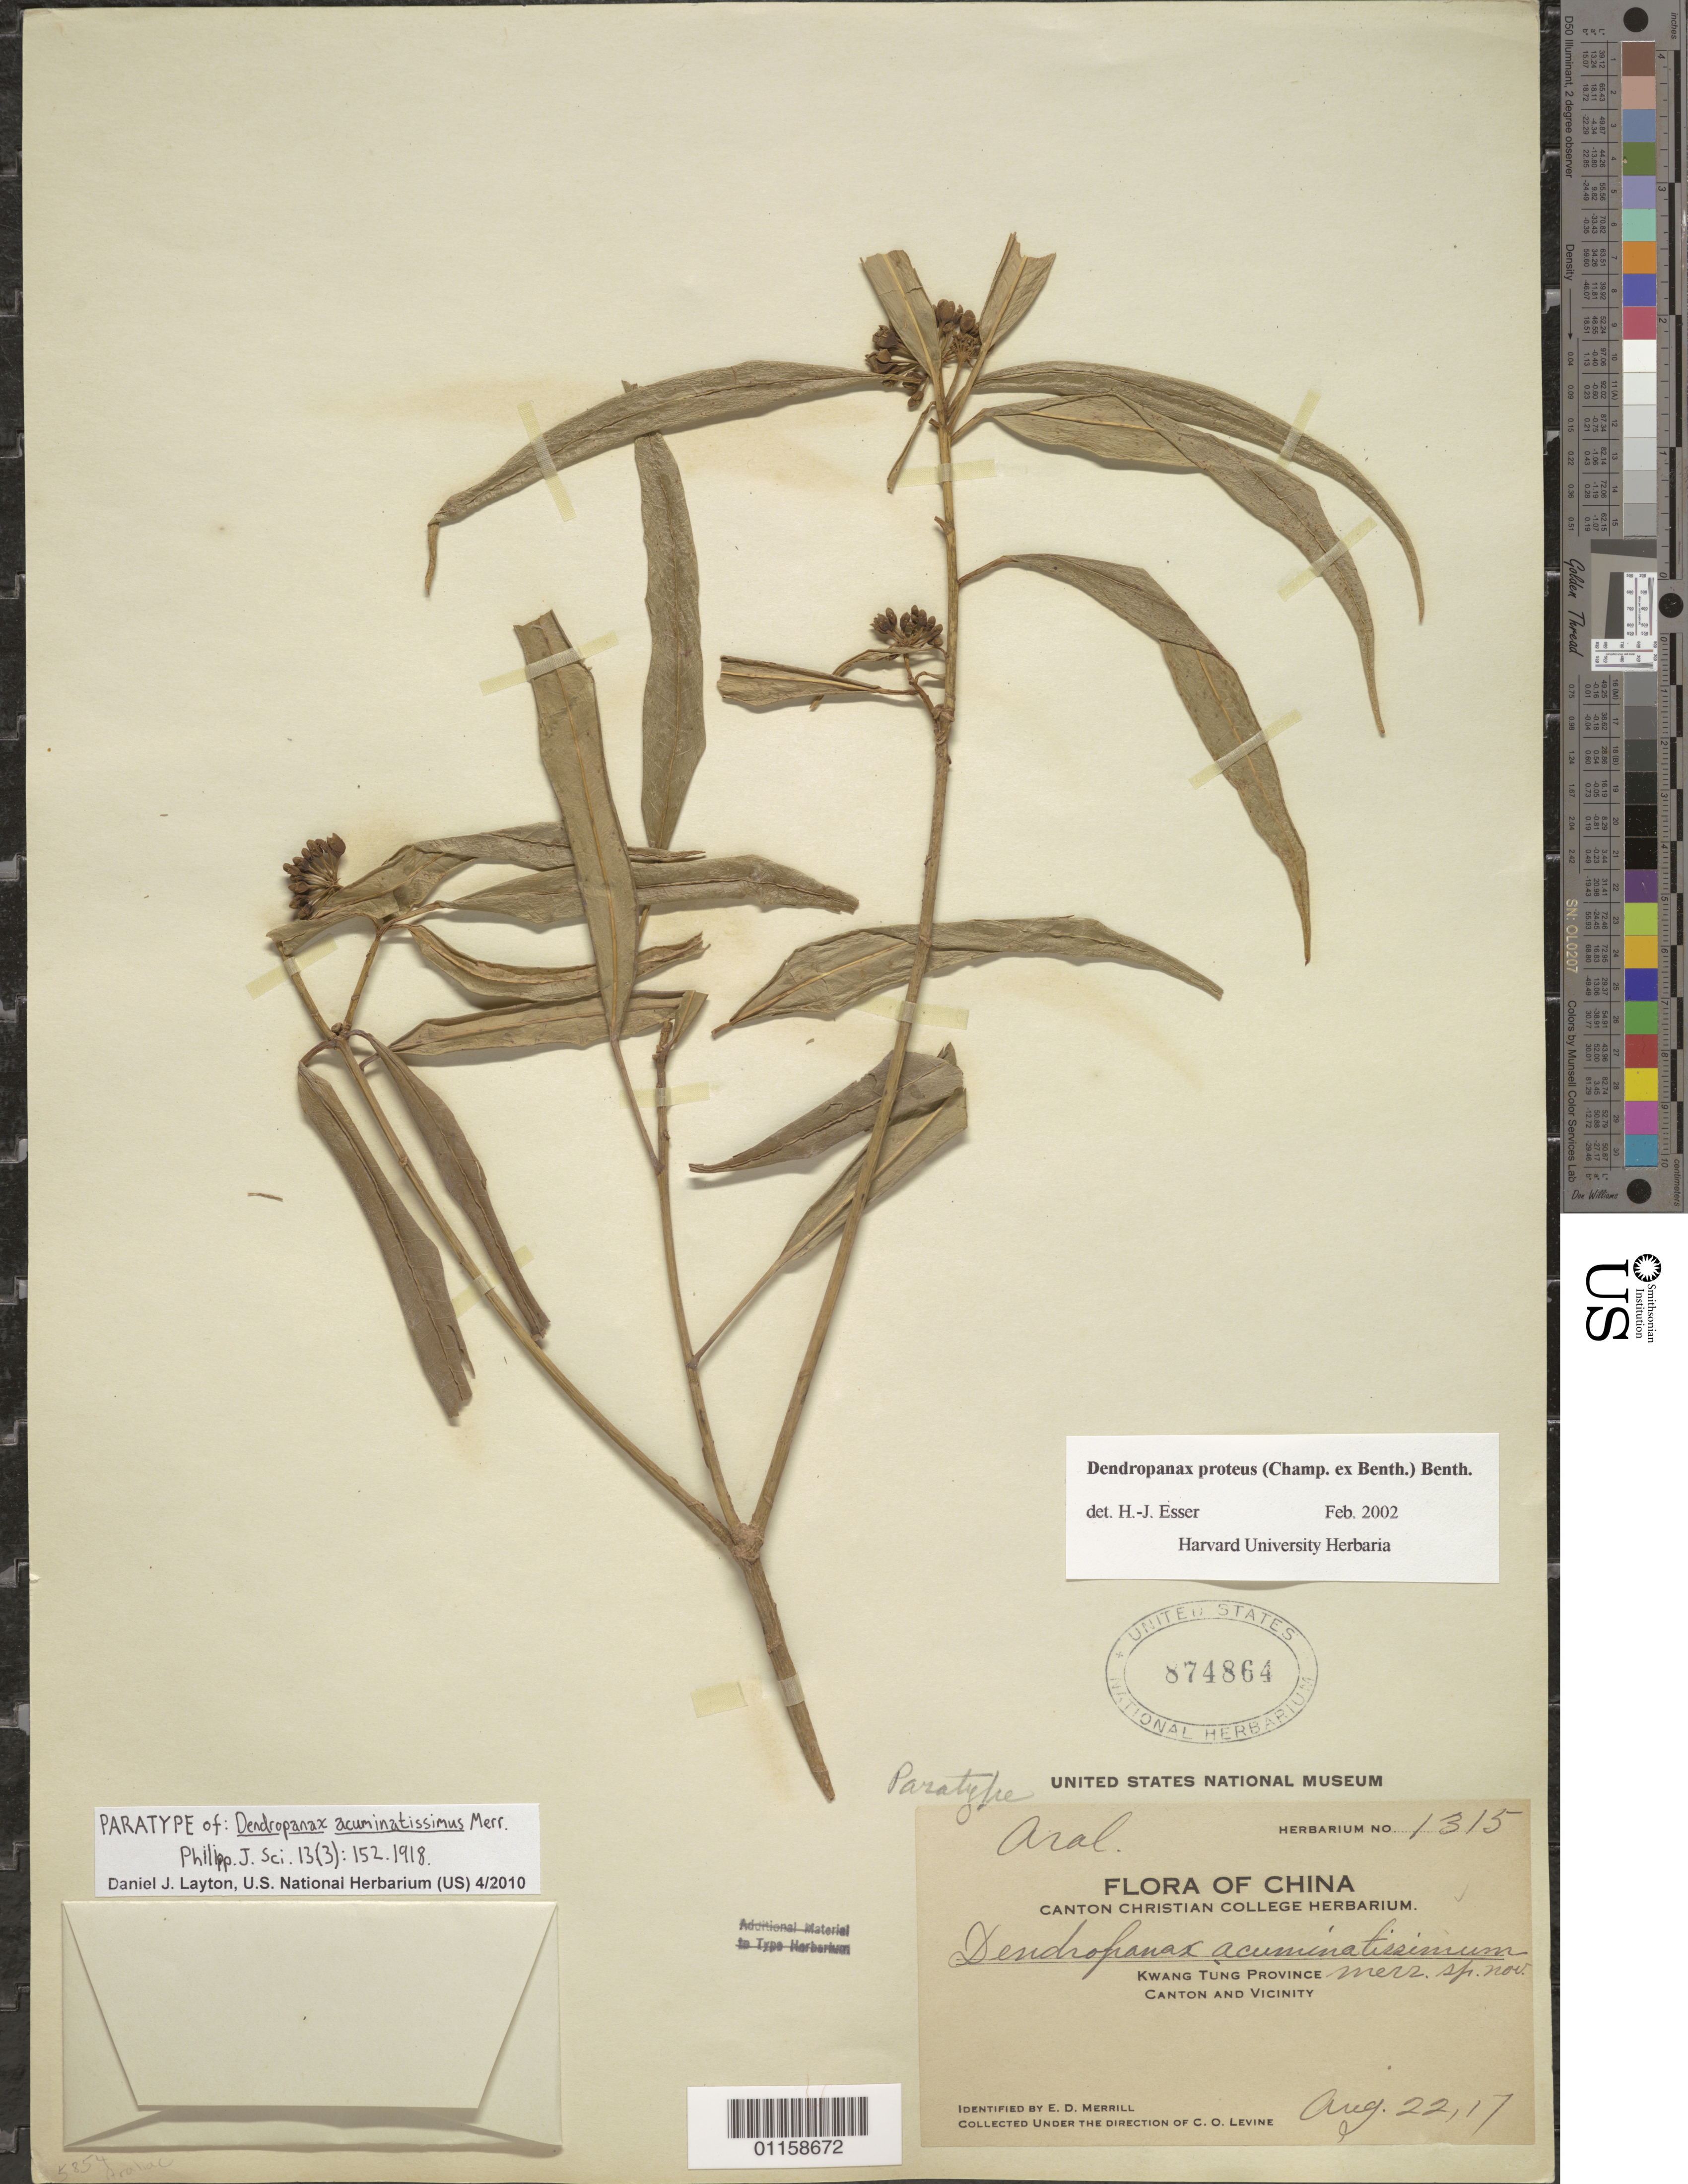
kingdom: Plantae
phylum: Tracheophyta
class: Magnoliopsida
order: Apiales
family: Araliaceae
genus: Dendropanax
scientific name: Dendropanax proteus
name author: (Champ. ex Benth.) Benth.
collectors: C. O. Levine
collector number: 1315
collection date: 1917-08-22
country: China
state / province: Guangdong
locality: Canton and Vicinity.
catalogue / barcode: US 874864